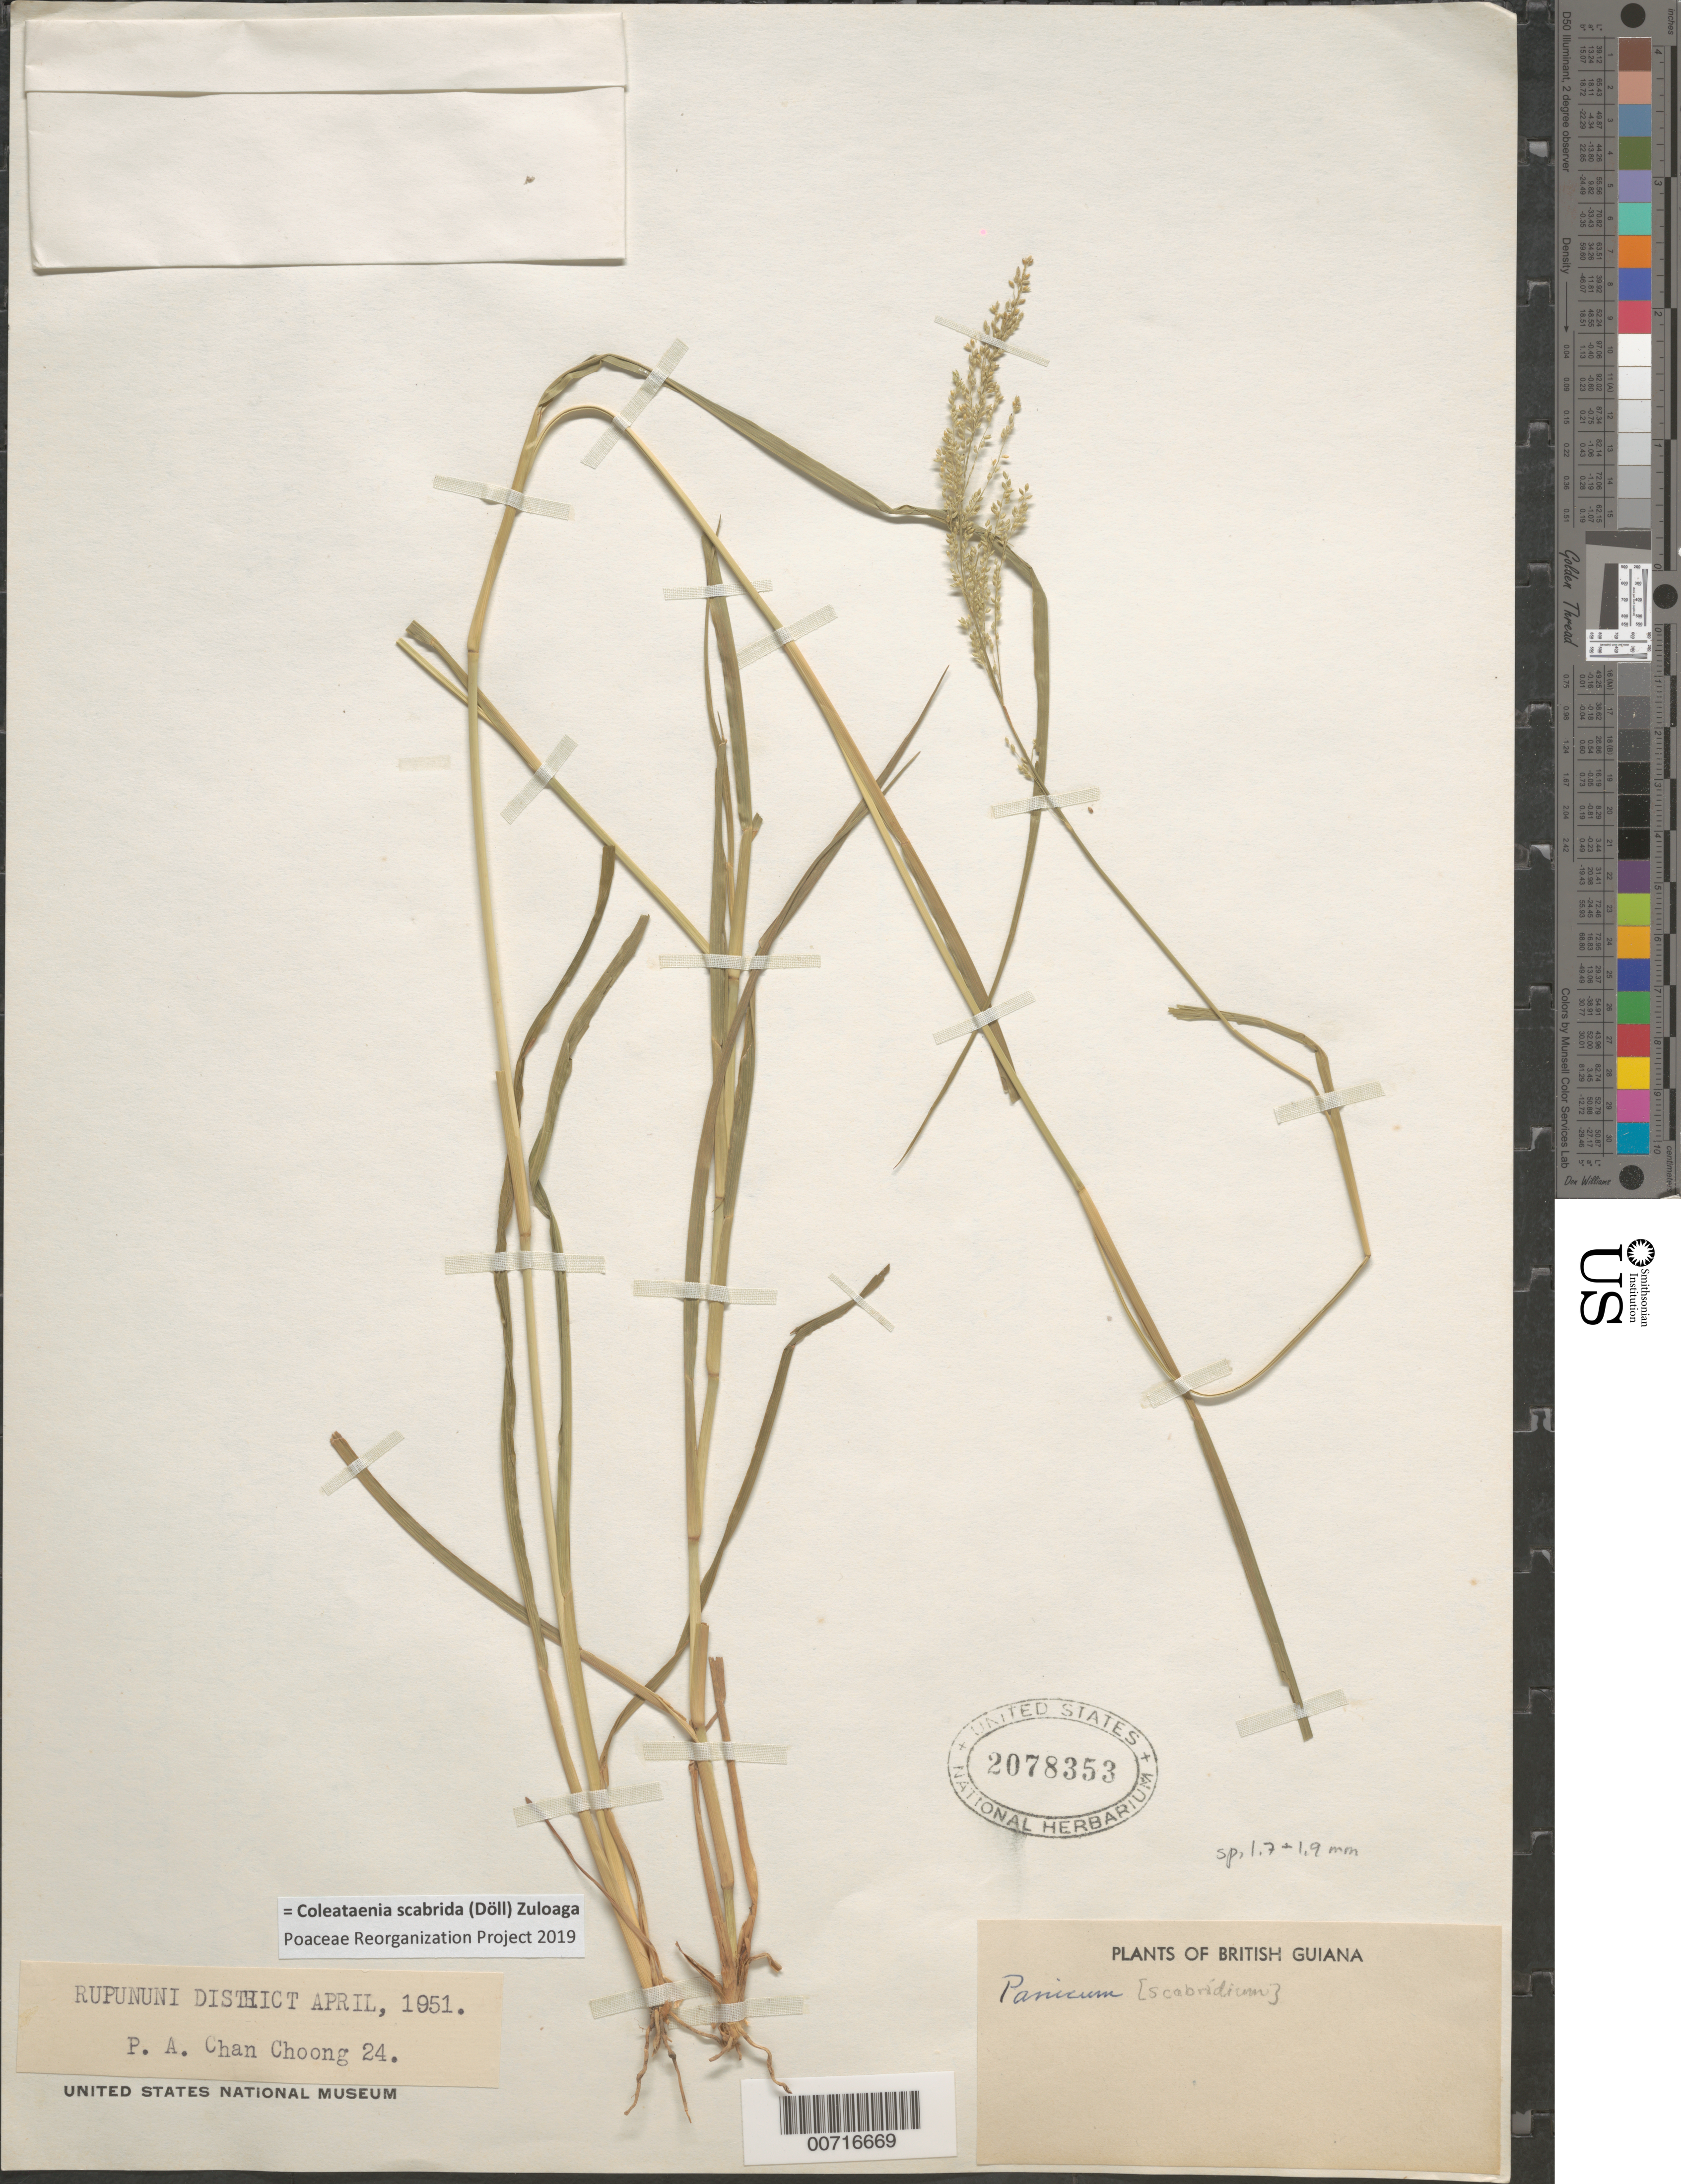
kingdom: Plantae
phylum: Tracheophyta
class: Liliopsida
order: Poales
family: Poaceae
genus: Panicum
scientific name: Panicum scabridum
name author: Döll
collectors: P. Chan Choong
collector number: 24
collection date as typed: Apr-51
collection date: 1951-04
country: Guyana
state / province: U. Takutu-U. Essequibo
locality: Rupununi District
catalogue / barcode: US 2078353